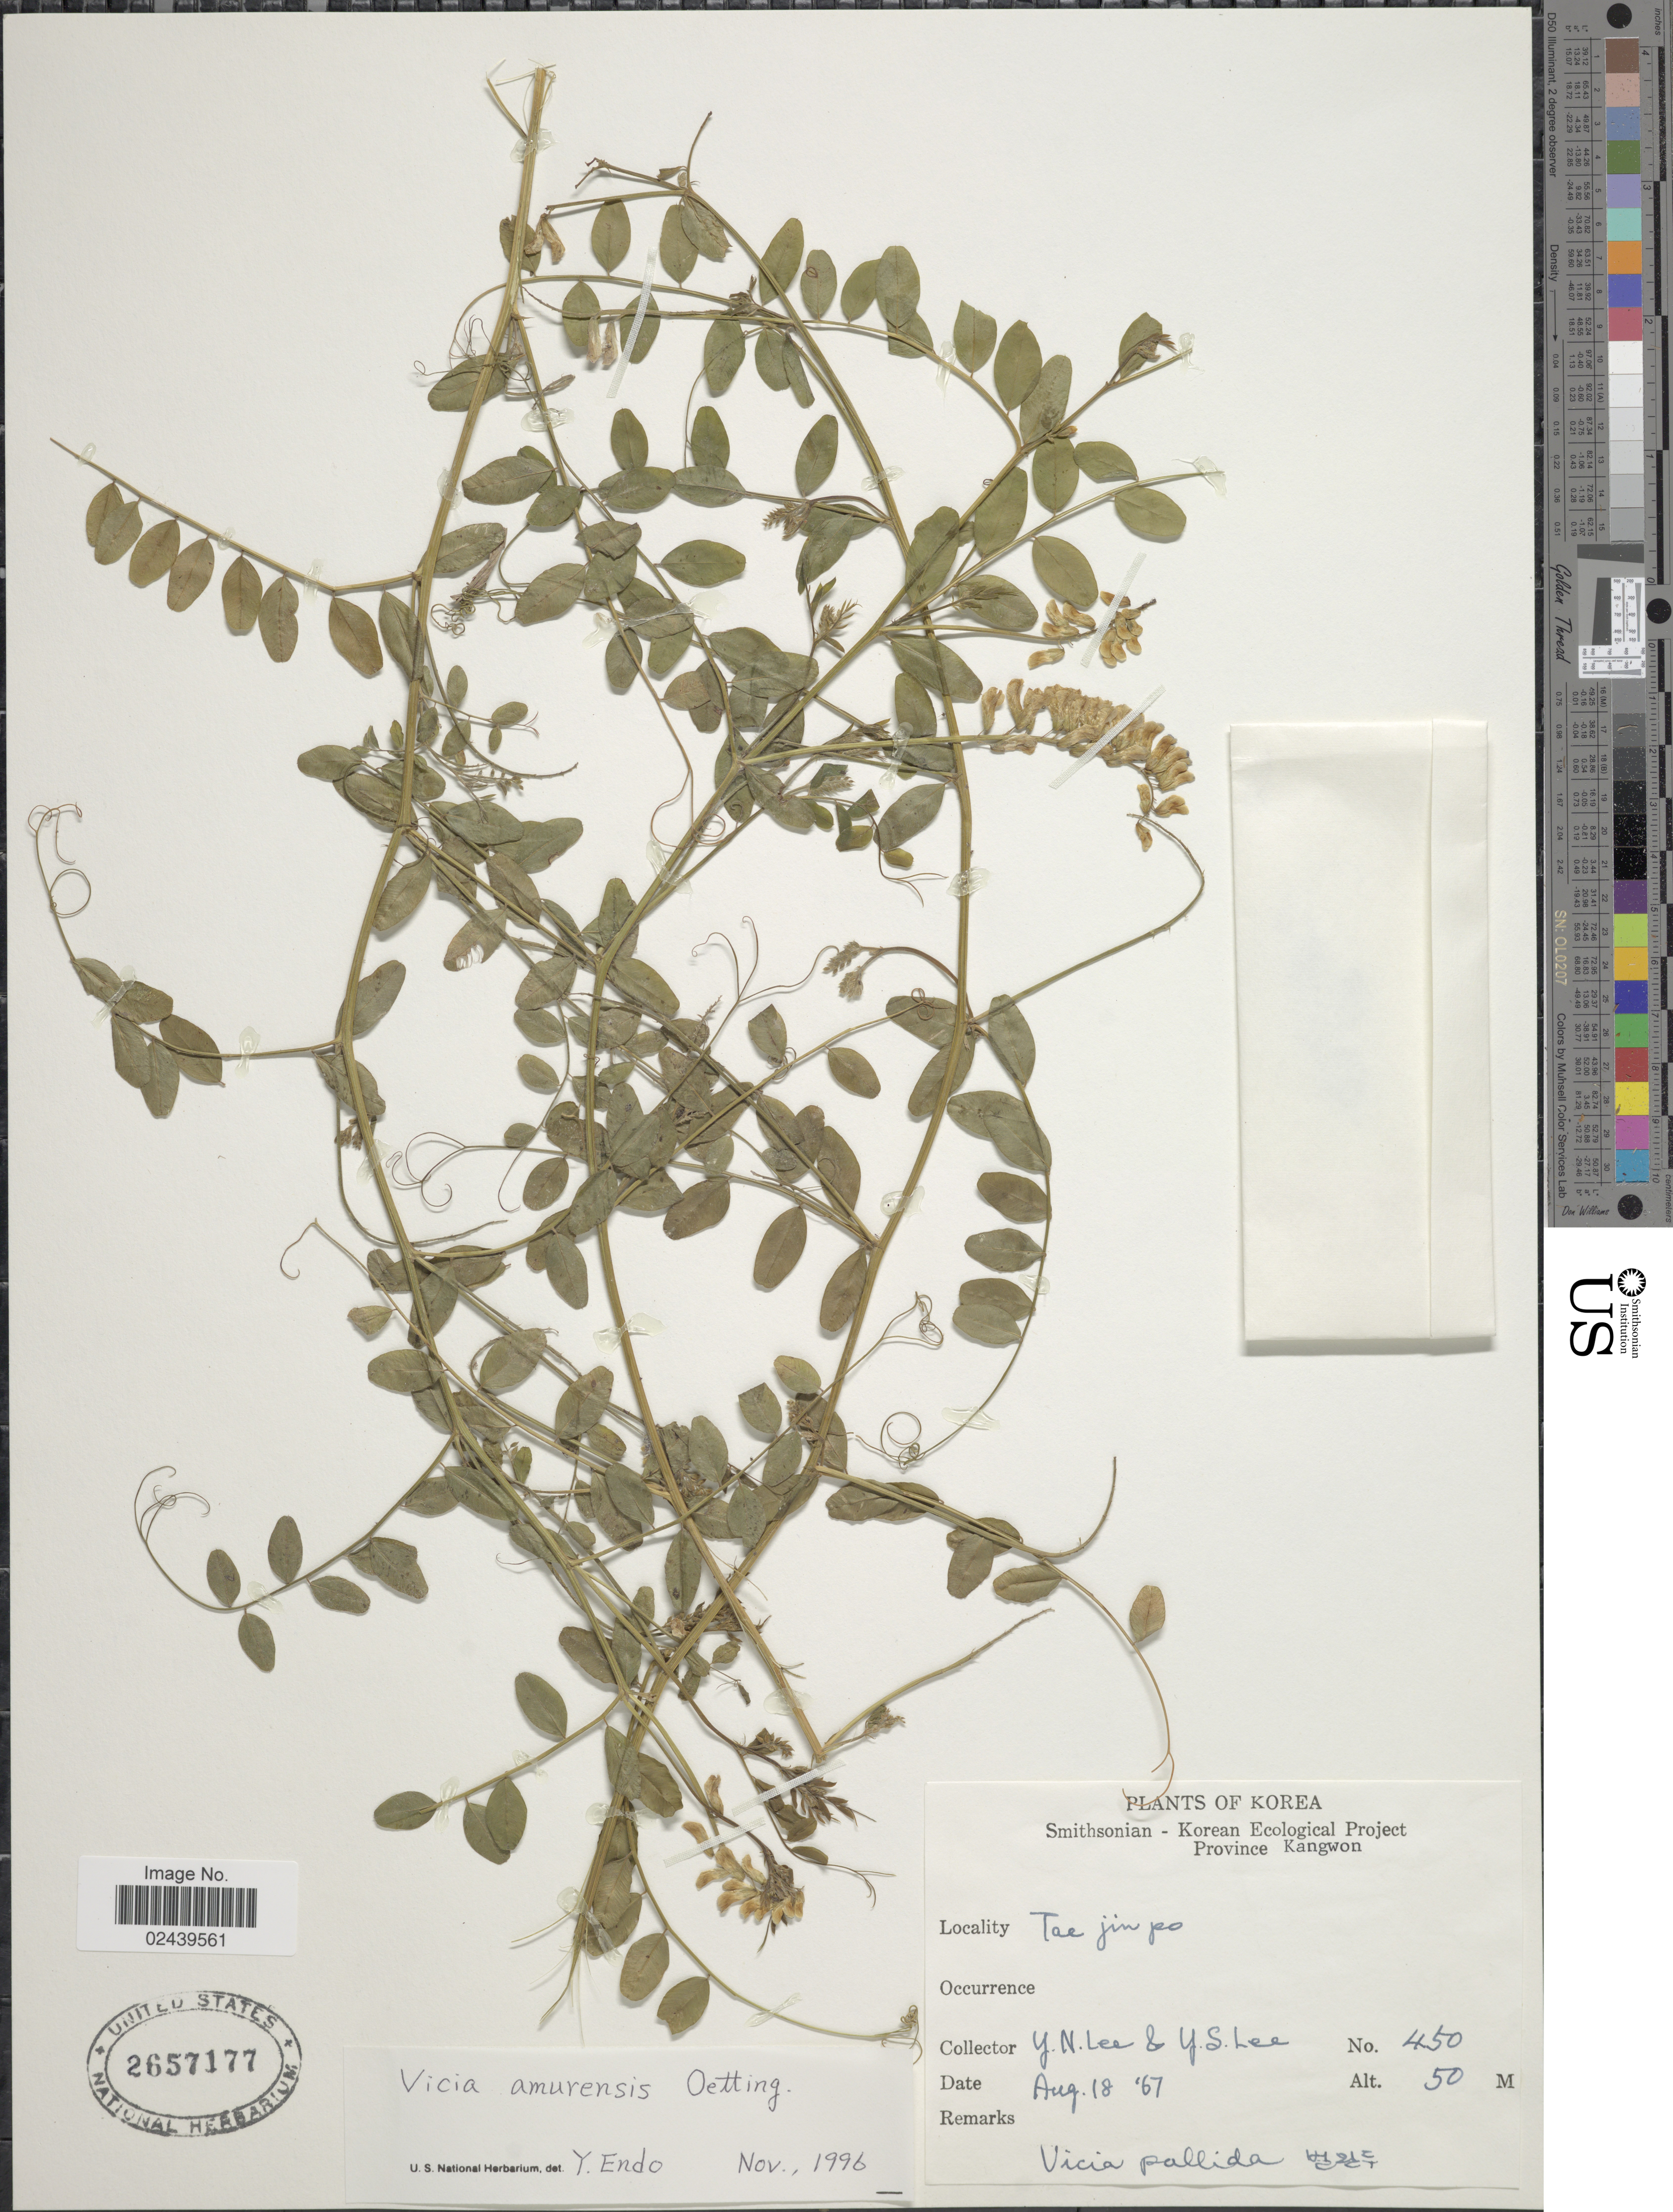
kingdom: Plantae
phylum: Tracheophyta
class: Magnoliopsida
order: Fabales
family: Fabaceae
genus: Vicia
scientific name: Vicia amurensis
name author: Oett.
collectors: Y. N. Lee & Y. S. Lee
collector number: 450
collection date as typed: Transcribed d/m/y: 18/8/67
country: North Korea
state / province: Kangwon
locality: Korea. Tae jin po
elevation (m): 50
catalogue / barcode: US 2657177